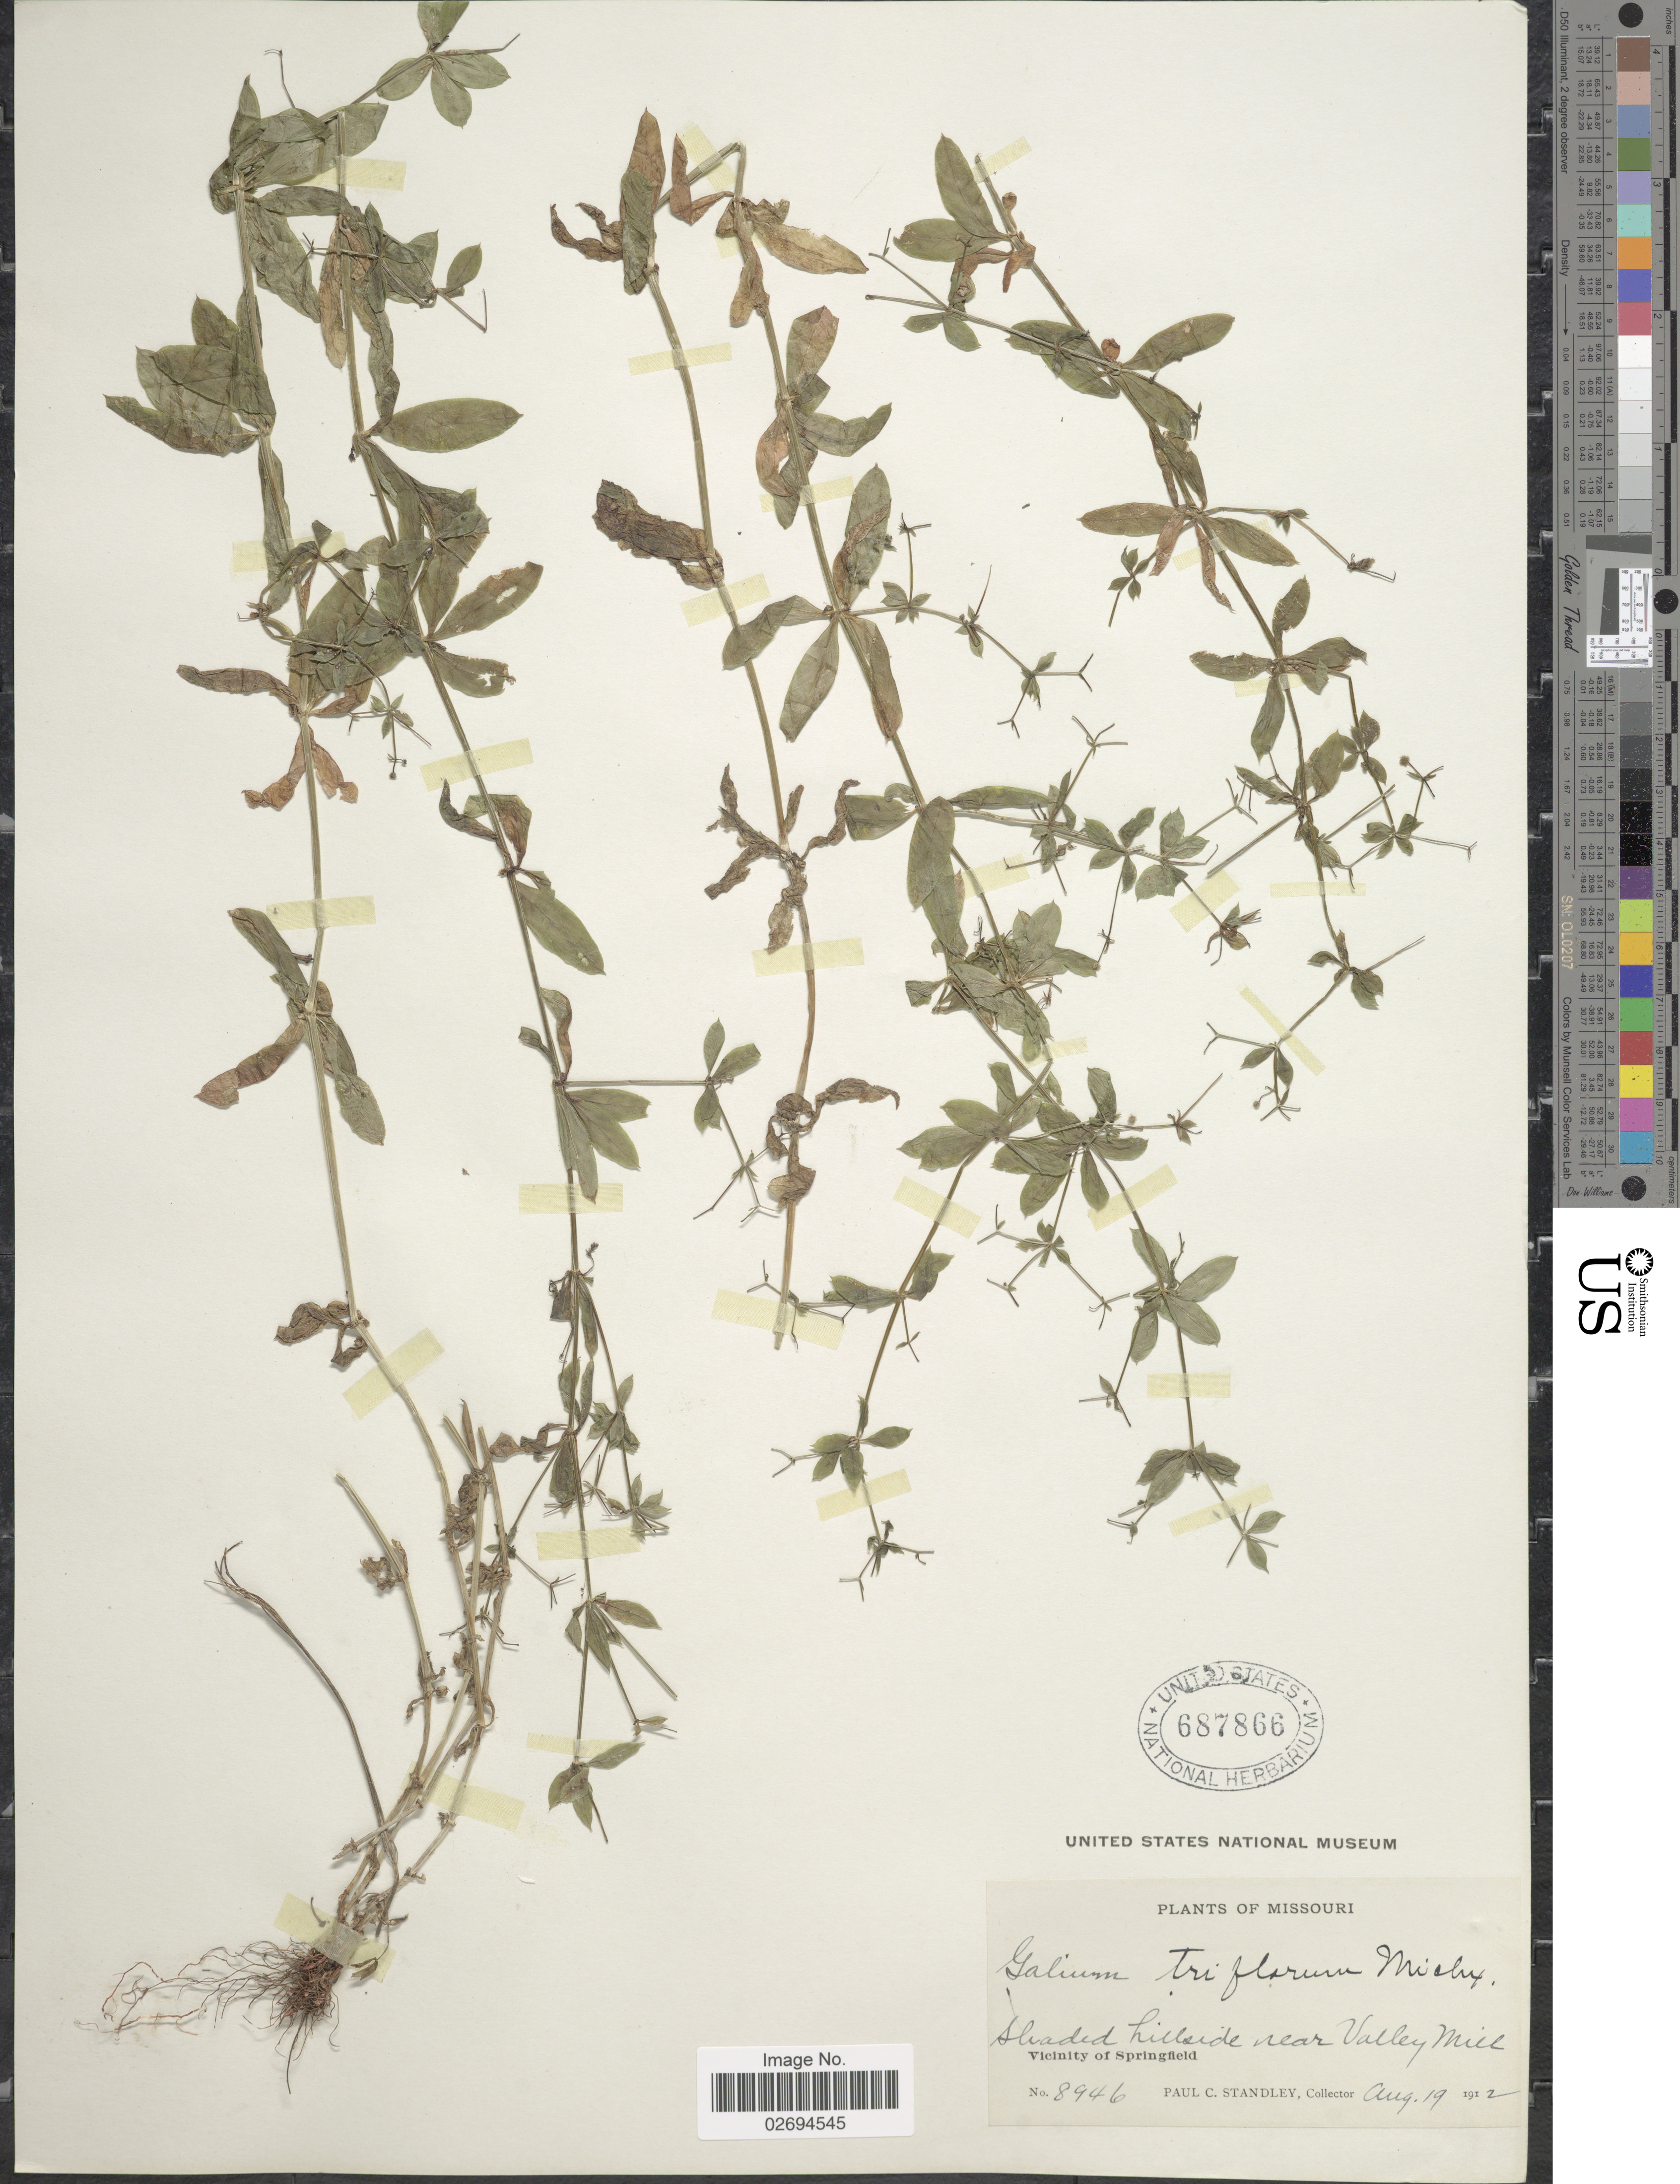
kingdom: Plantae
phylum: Tracheophyta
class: Magnoliopsida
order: Gentianales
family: Rubiaceae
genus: Galium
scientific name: Galium triflorum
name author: Michx.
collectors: P. C. Standley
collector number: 8946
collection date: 1912-08-19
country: United States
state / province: Missouri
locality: Near Valley Mill. Vicinity of Springfield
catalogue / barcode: US 687866